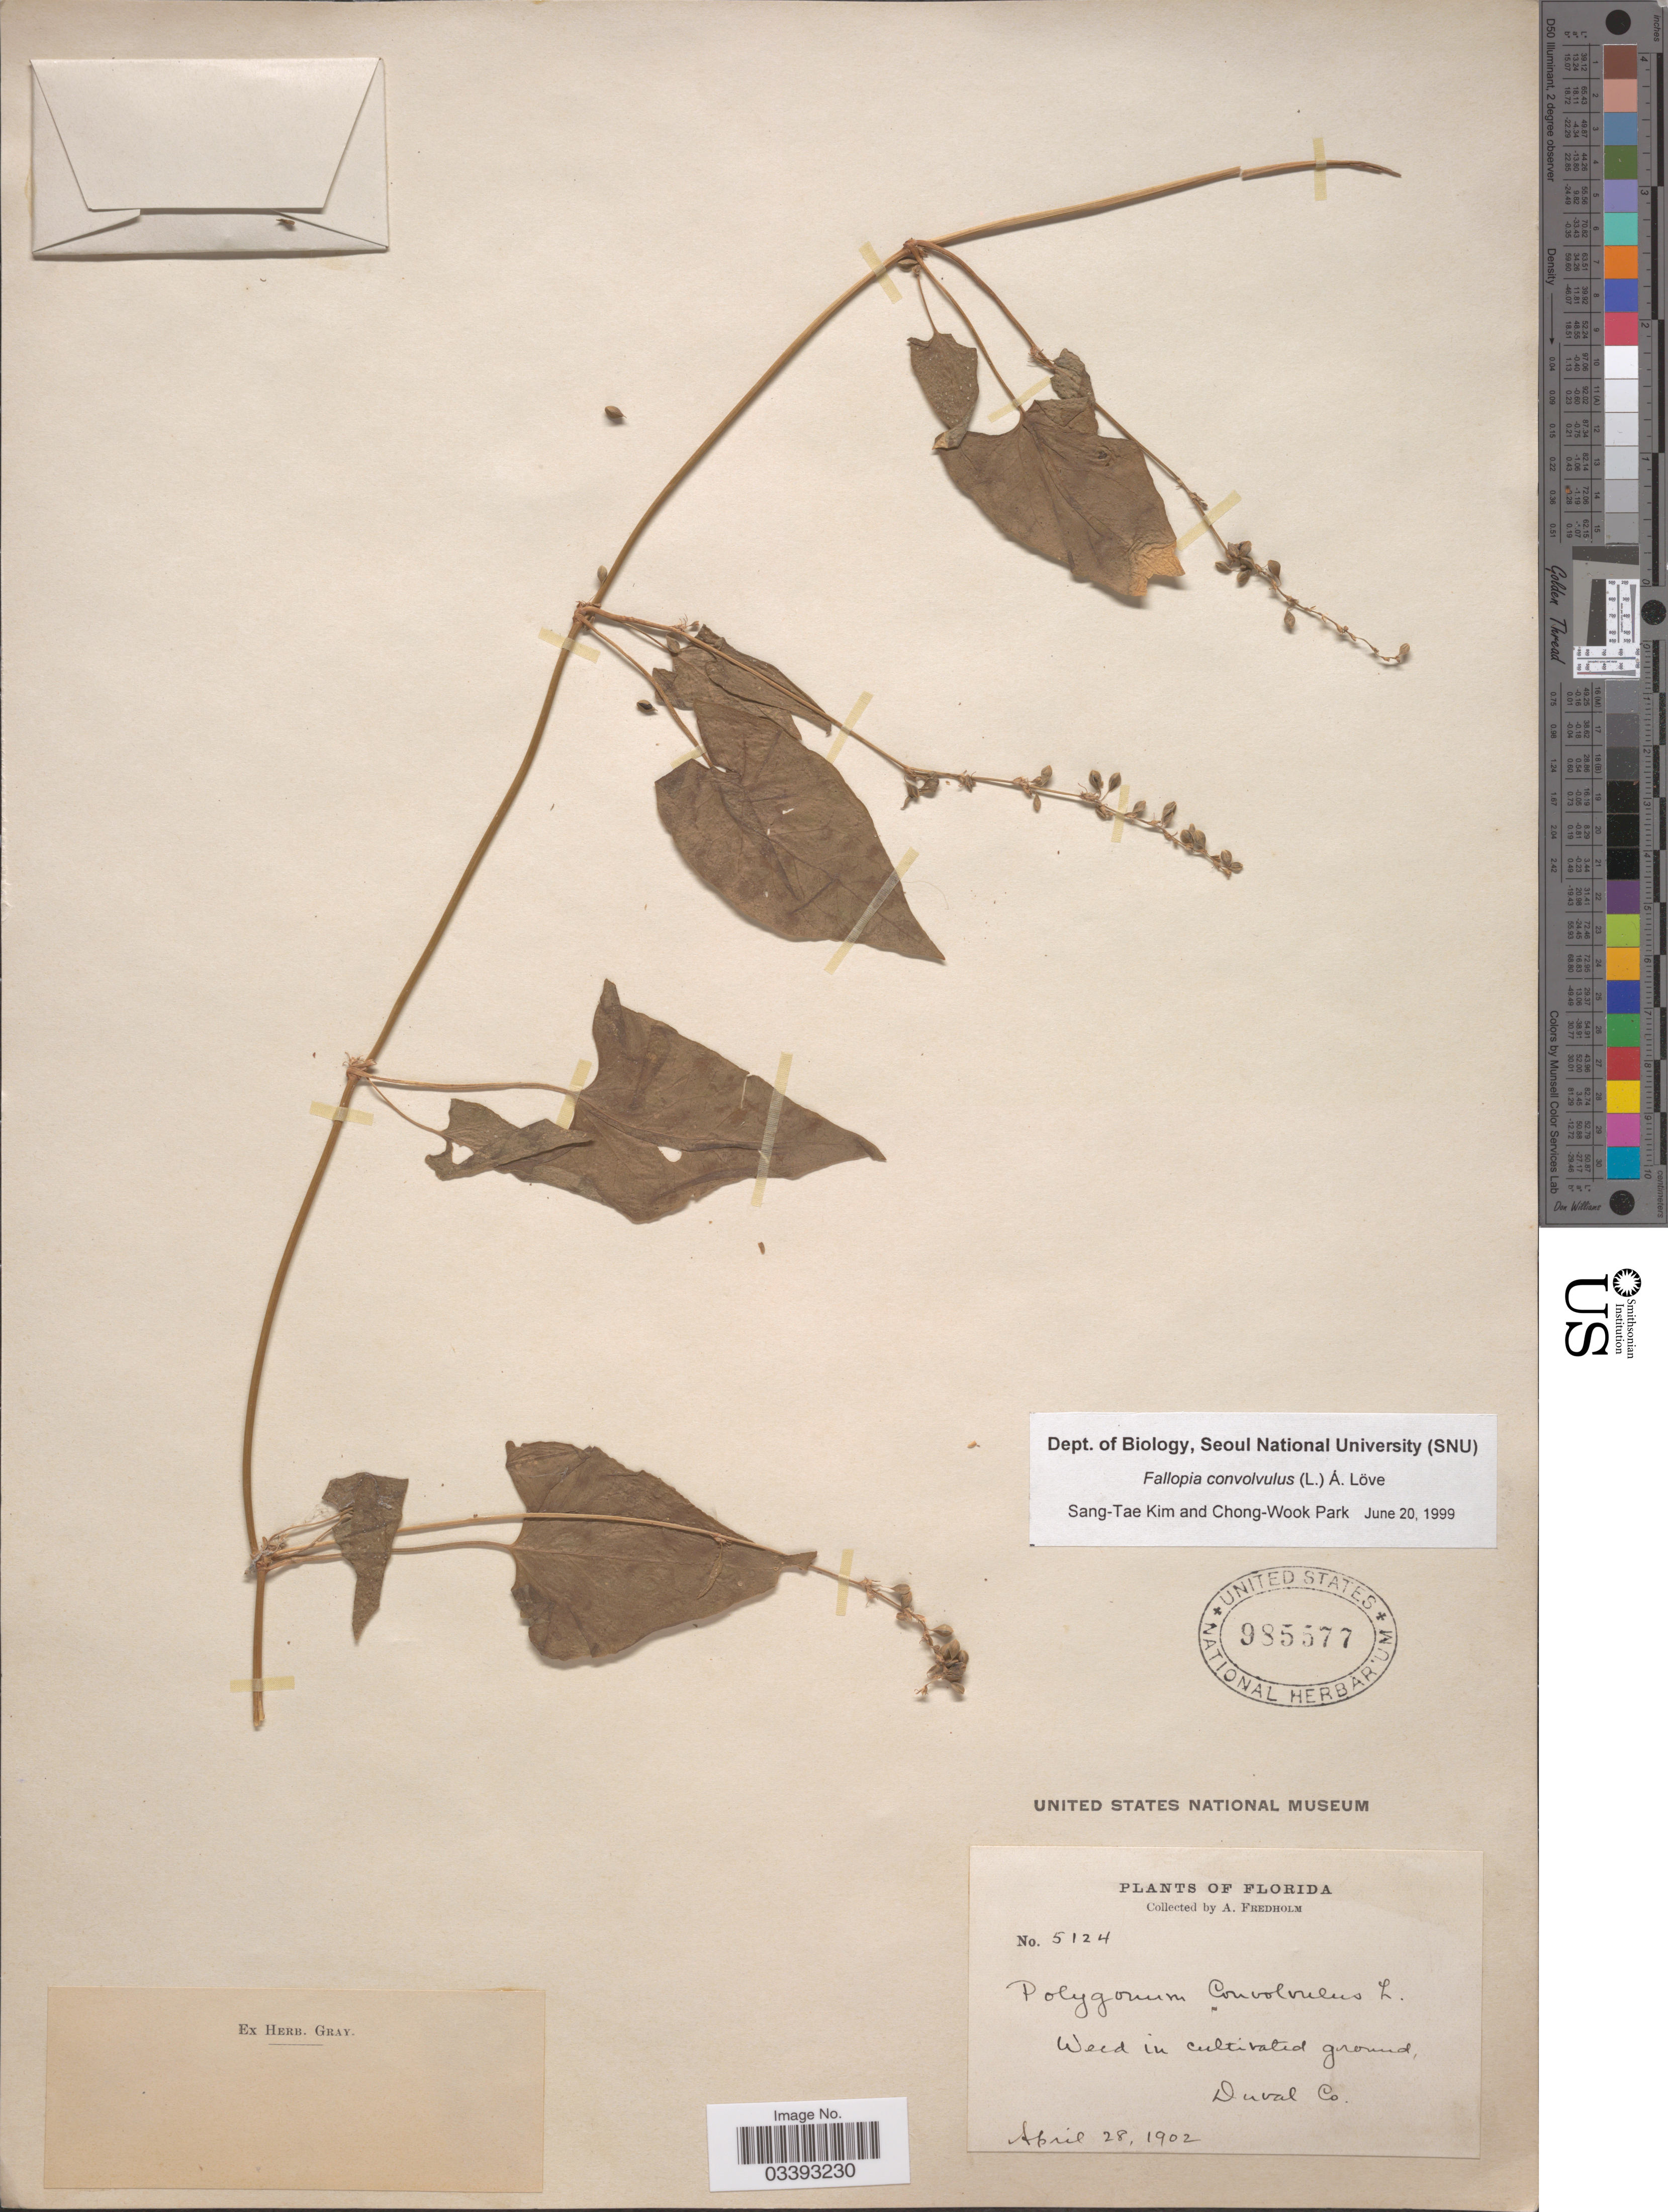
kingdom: Plantae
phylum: Tracheophyta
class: Magnoliopsida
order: Caryophyllales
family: Polygonaceae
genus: Fallopia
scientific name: Fallopia convolvulus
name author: (L.) Á. Löve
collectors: A. Fredholm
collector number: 5124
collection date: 1902-04-28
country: United States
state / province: Florida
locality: In cultivated ground, Duval Co.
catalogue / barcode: US 985577